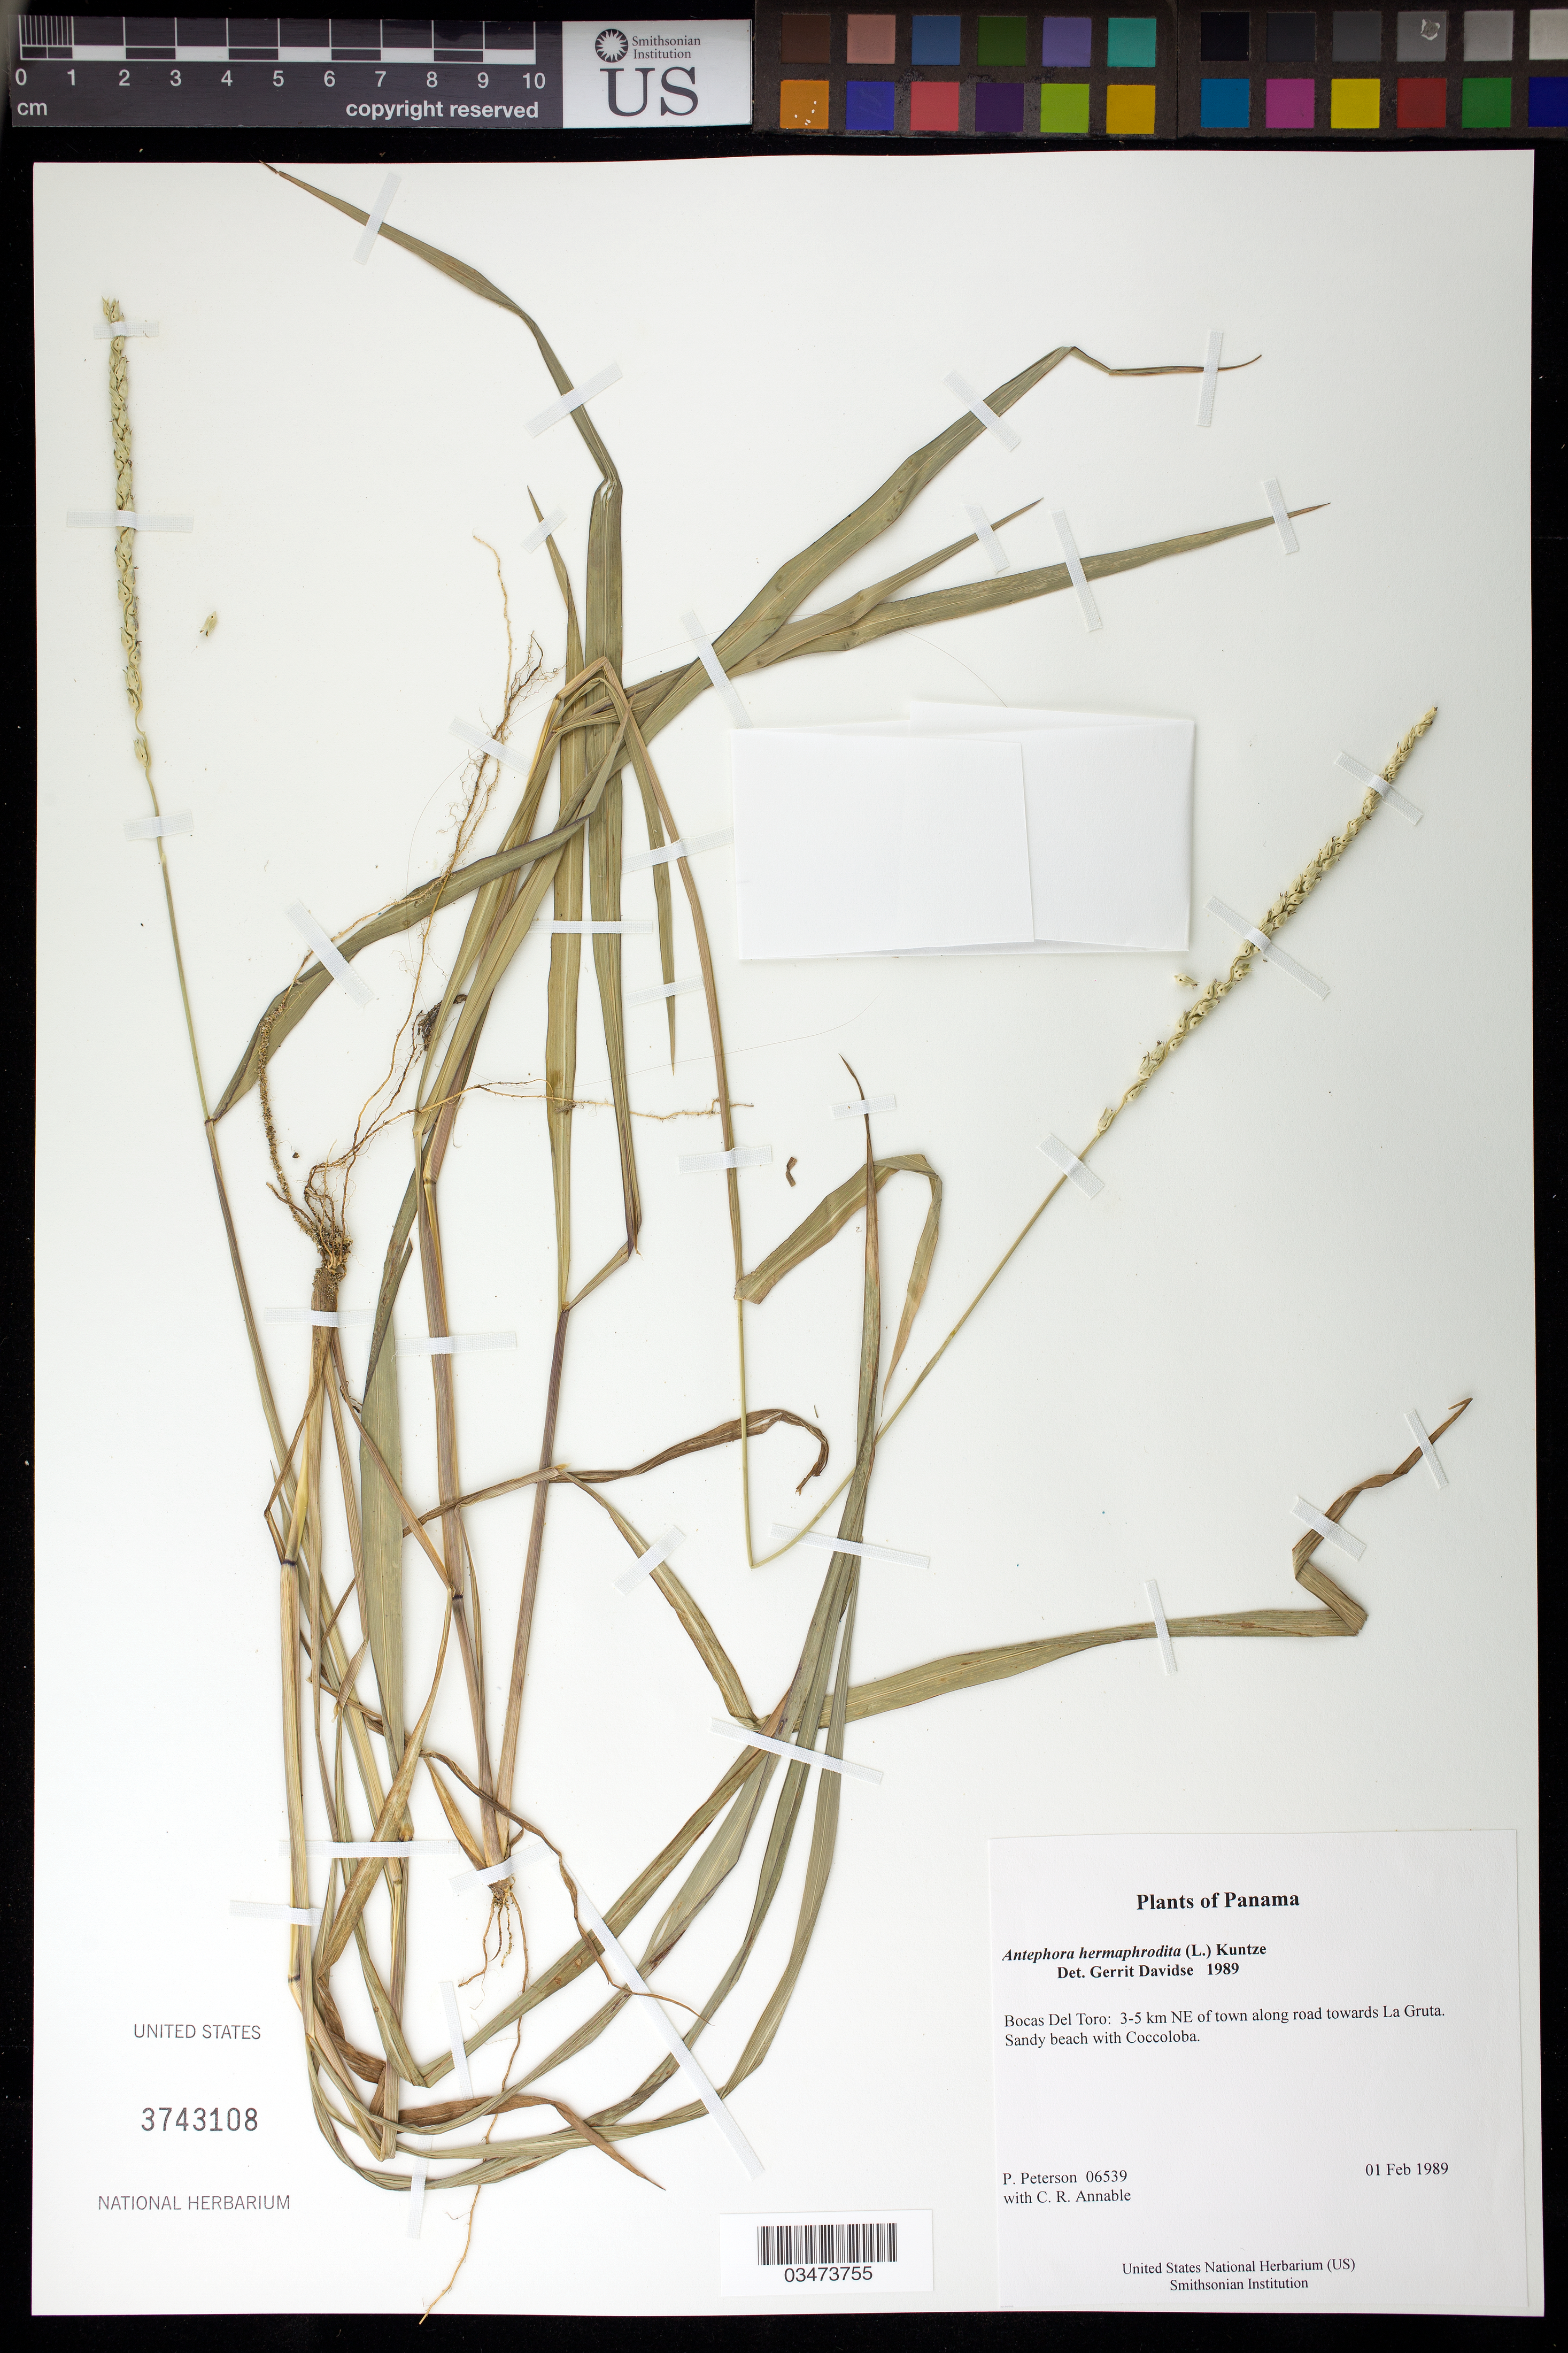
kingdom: Plantae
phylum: Tracheophyta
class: Liliopsida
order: Poales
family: Poaceae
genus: Anthephora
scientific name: Anthephora hermaphrodita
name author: (L.) Kuntze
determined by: Davidse, Gerrit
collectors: P. M. Peterson & C. R. Annable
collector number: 06539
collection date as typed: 01 Feb 1989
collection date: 1989-02-01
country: Panama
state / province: Bocas del Toro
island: Colón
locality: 3-5 km NE of town along road towards La Gruta.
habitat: Sandy beach with Coccoloba.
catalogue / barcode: US 3743108